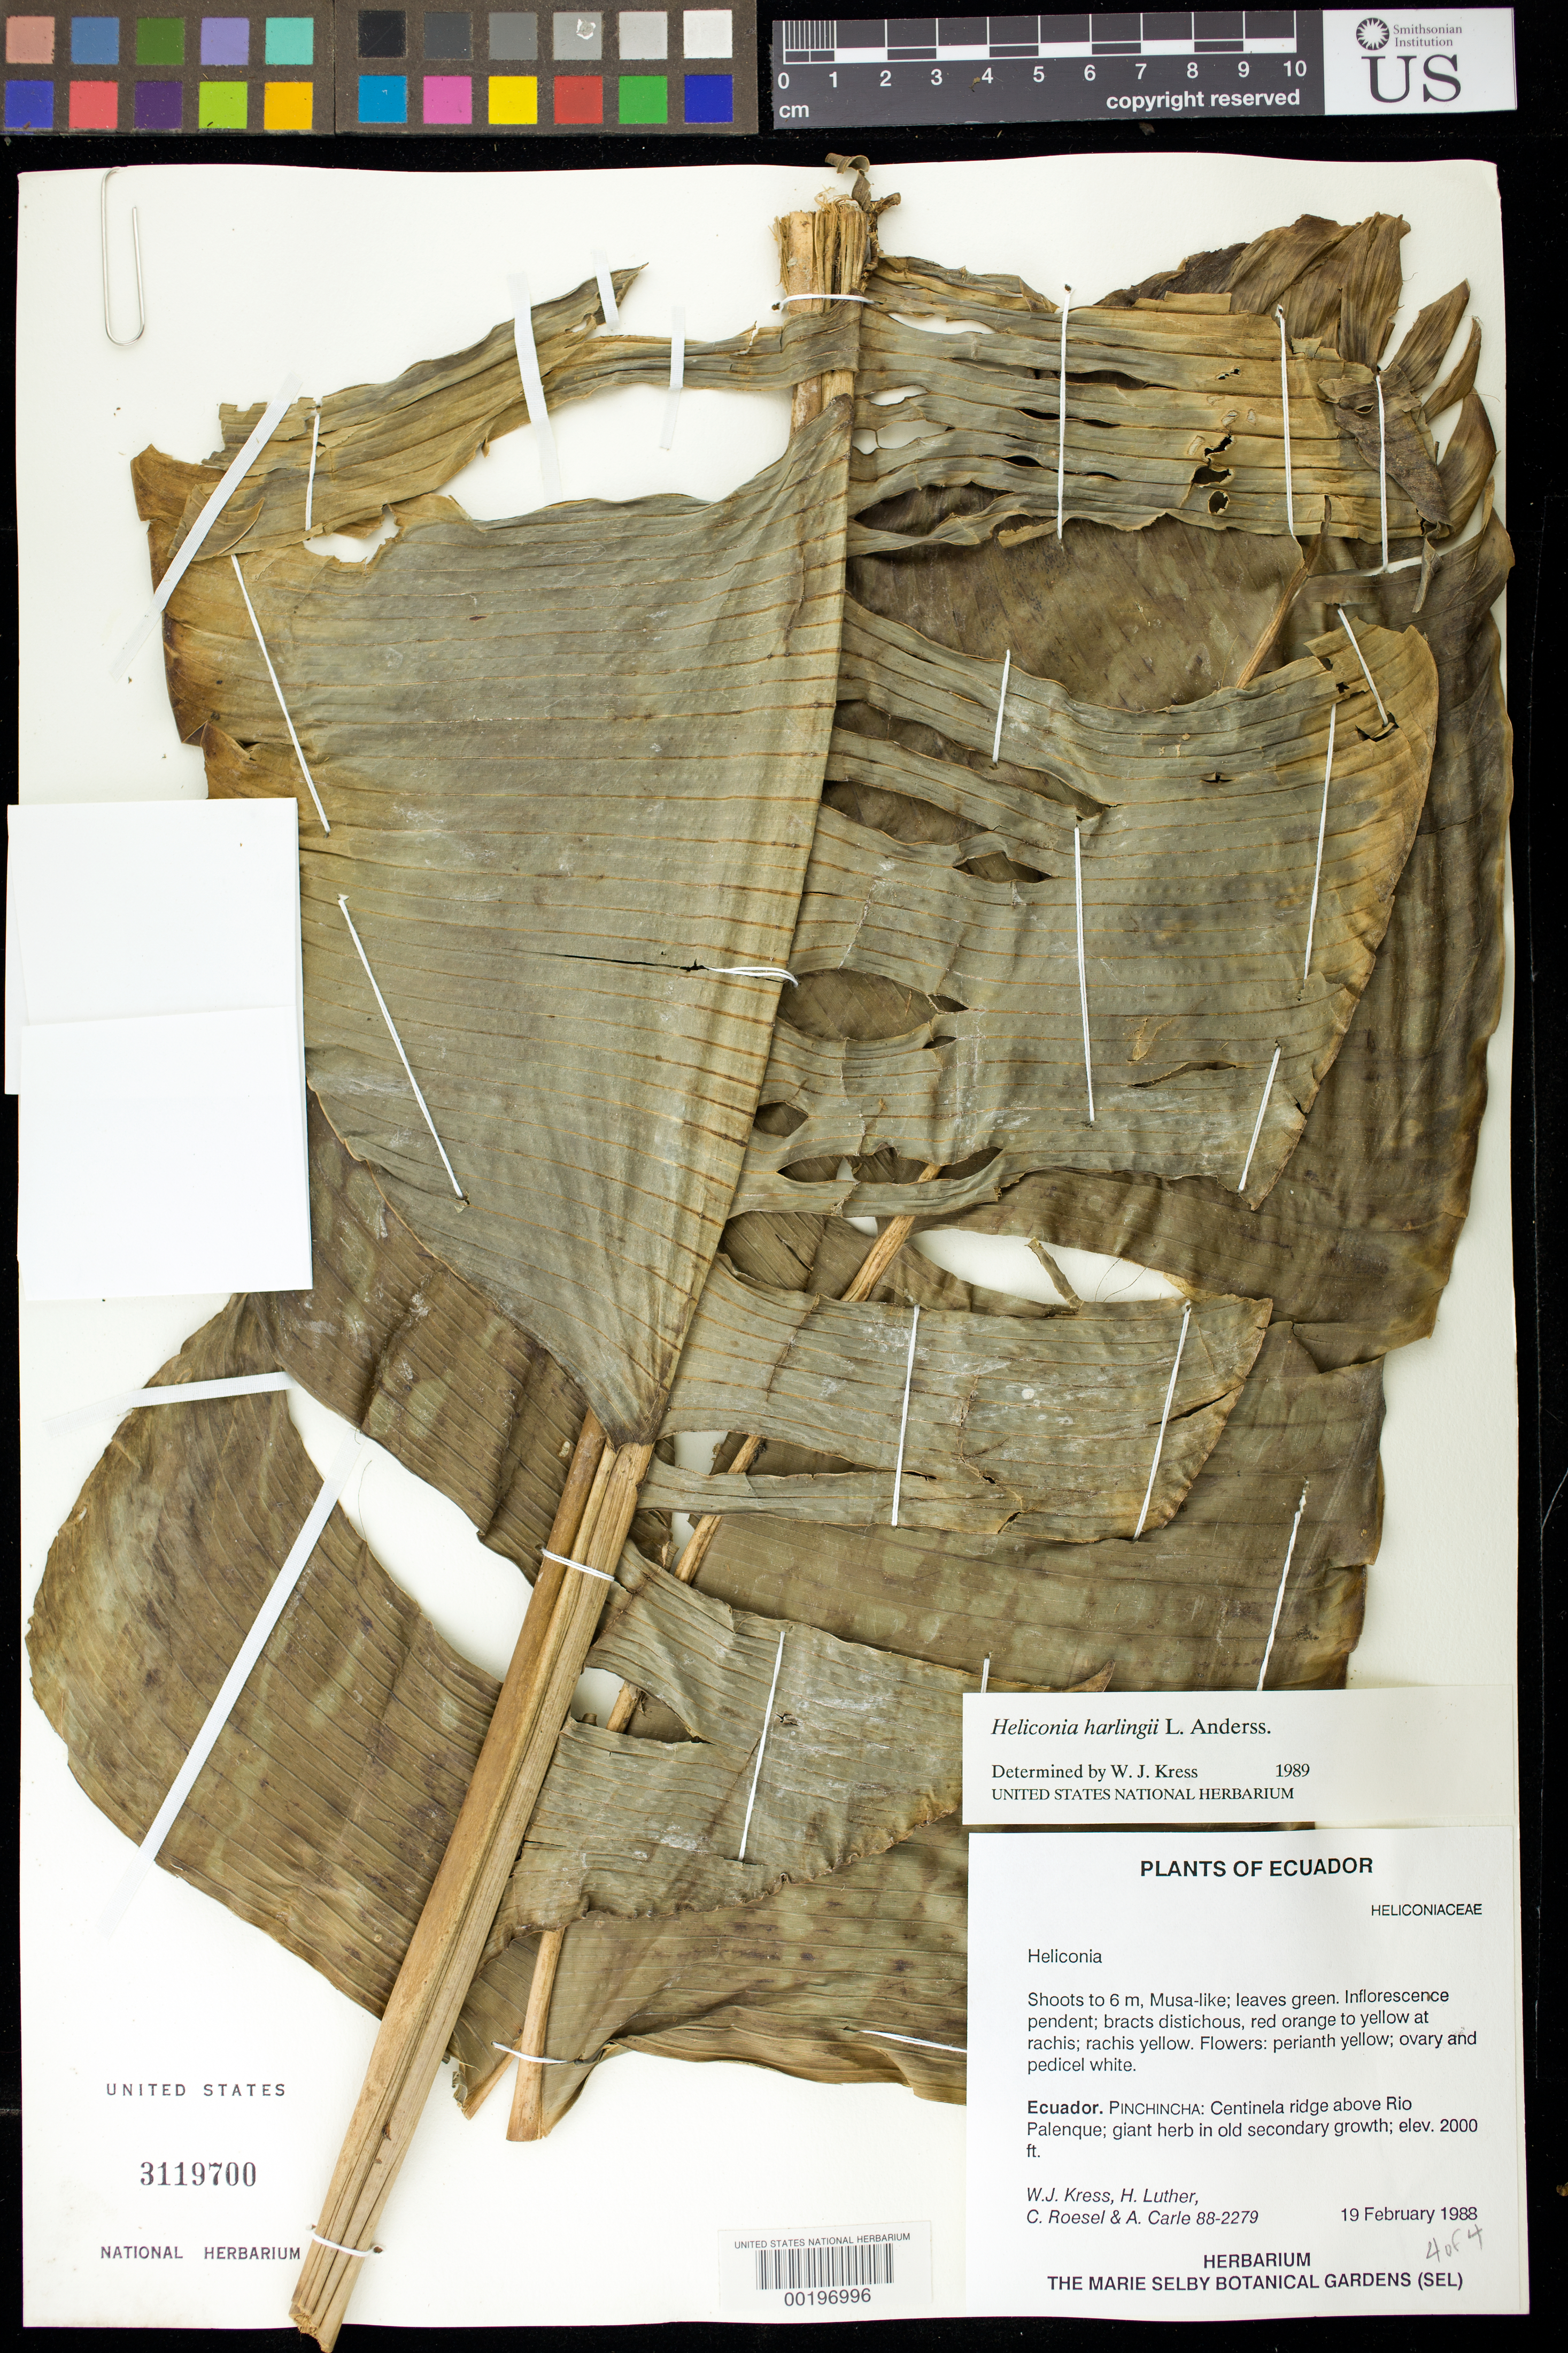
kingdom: Plantae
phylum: Tracheophyta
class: Liliopsida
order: Zingiberales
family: Heliconiaceae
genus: Heliconia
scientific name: Heliconia harlingii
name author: L. Andersson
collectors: W. J. Kress, Harry E. Luther, C. S. Roesel & A. Carle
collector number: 88-2279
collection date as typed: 19 Feb 1988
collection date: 1988-02-19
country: Ecuador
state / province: Pichincha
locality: Rio palenque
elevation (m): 610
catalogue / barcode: US 3119700